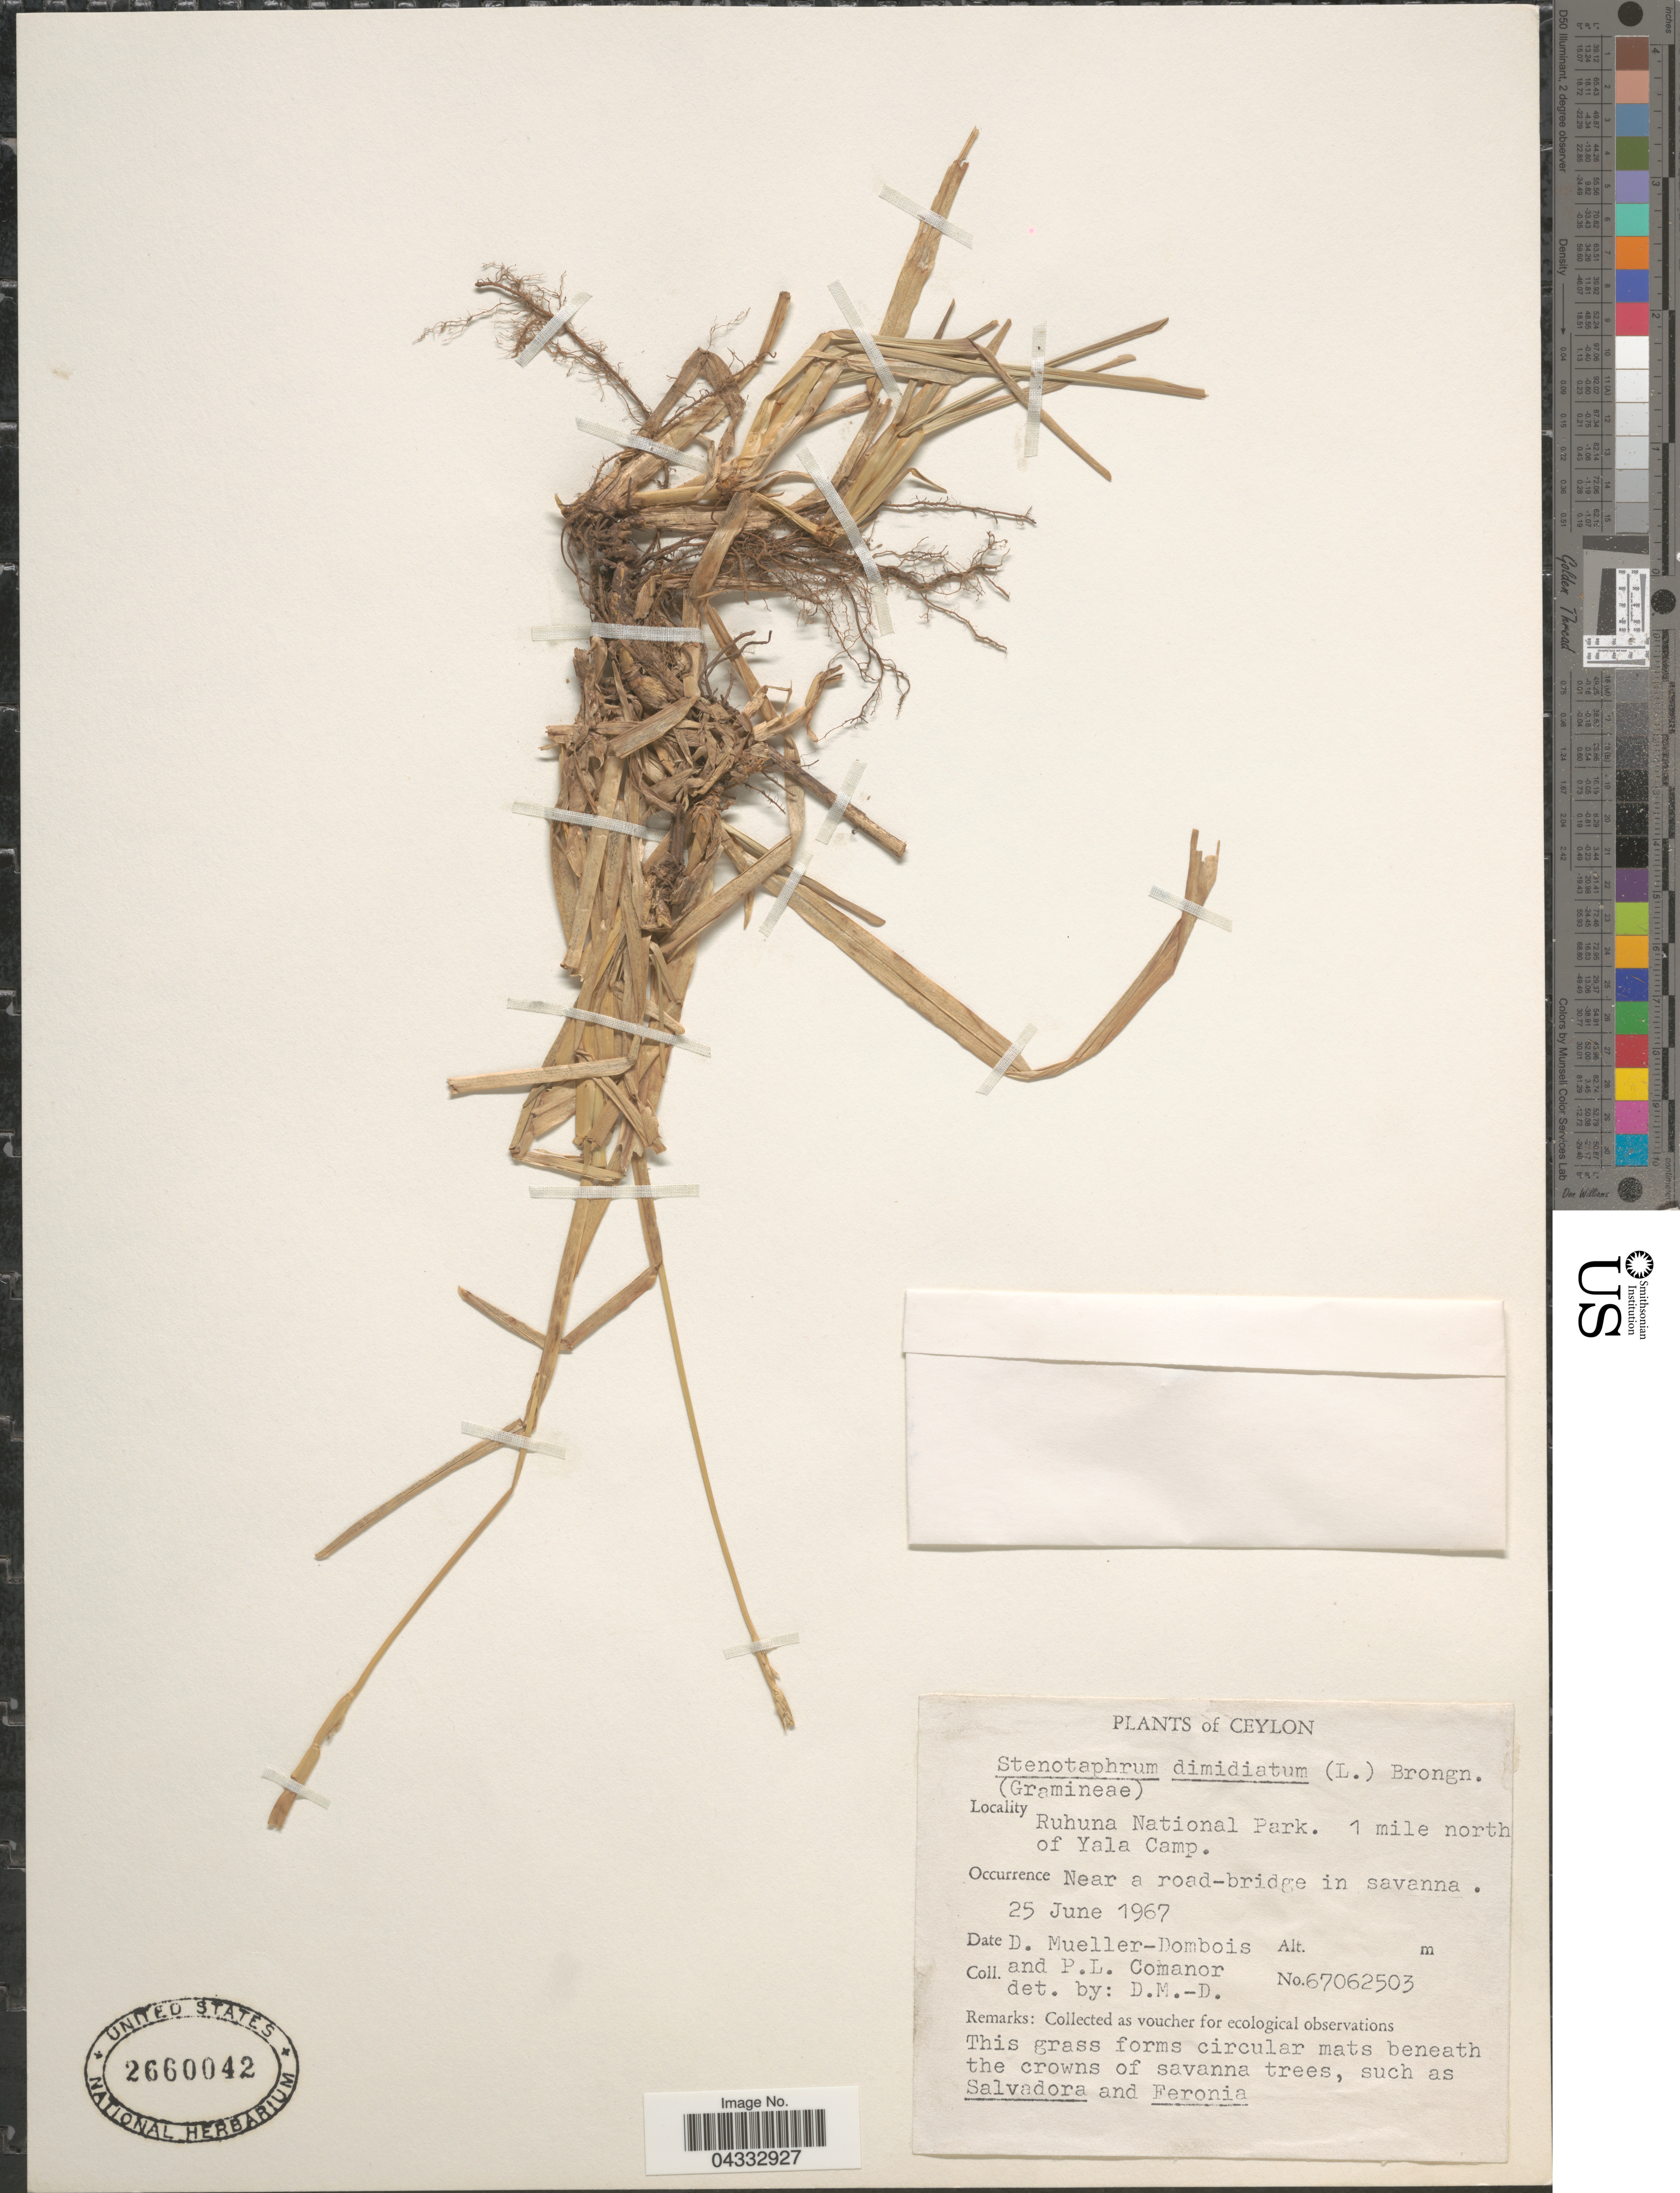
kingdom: Plantae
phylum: Tracheophyta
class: Liliopsida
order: Poales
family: Poaceae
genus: Stenotaphrum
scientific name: Stenotaphrum dimidiatum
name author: (L.) Brongn.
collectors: D. Mueller-Dombois & P. Comanor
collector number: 67062503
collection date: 1967-06-25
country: Sri Lanka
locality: Ceylon. Ruhuna National Park. 1 mile north of Yala Camp. Near a road-bridge in savanna.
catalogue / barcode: US 2660042